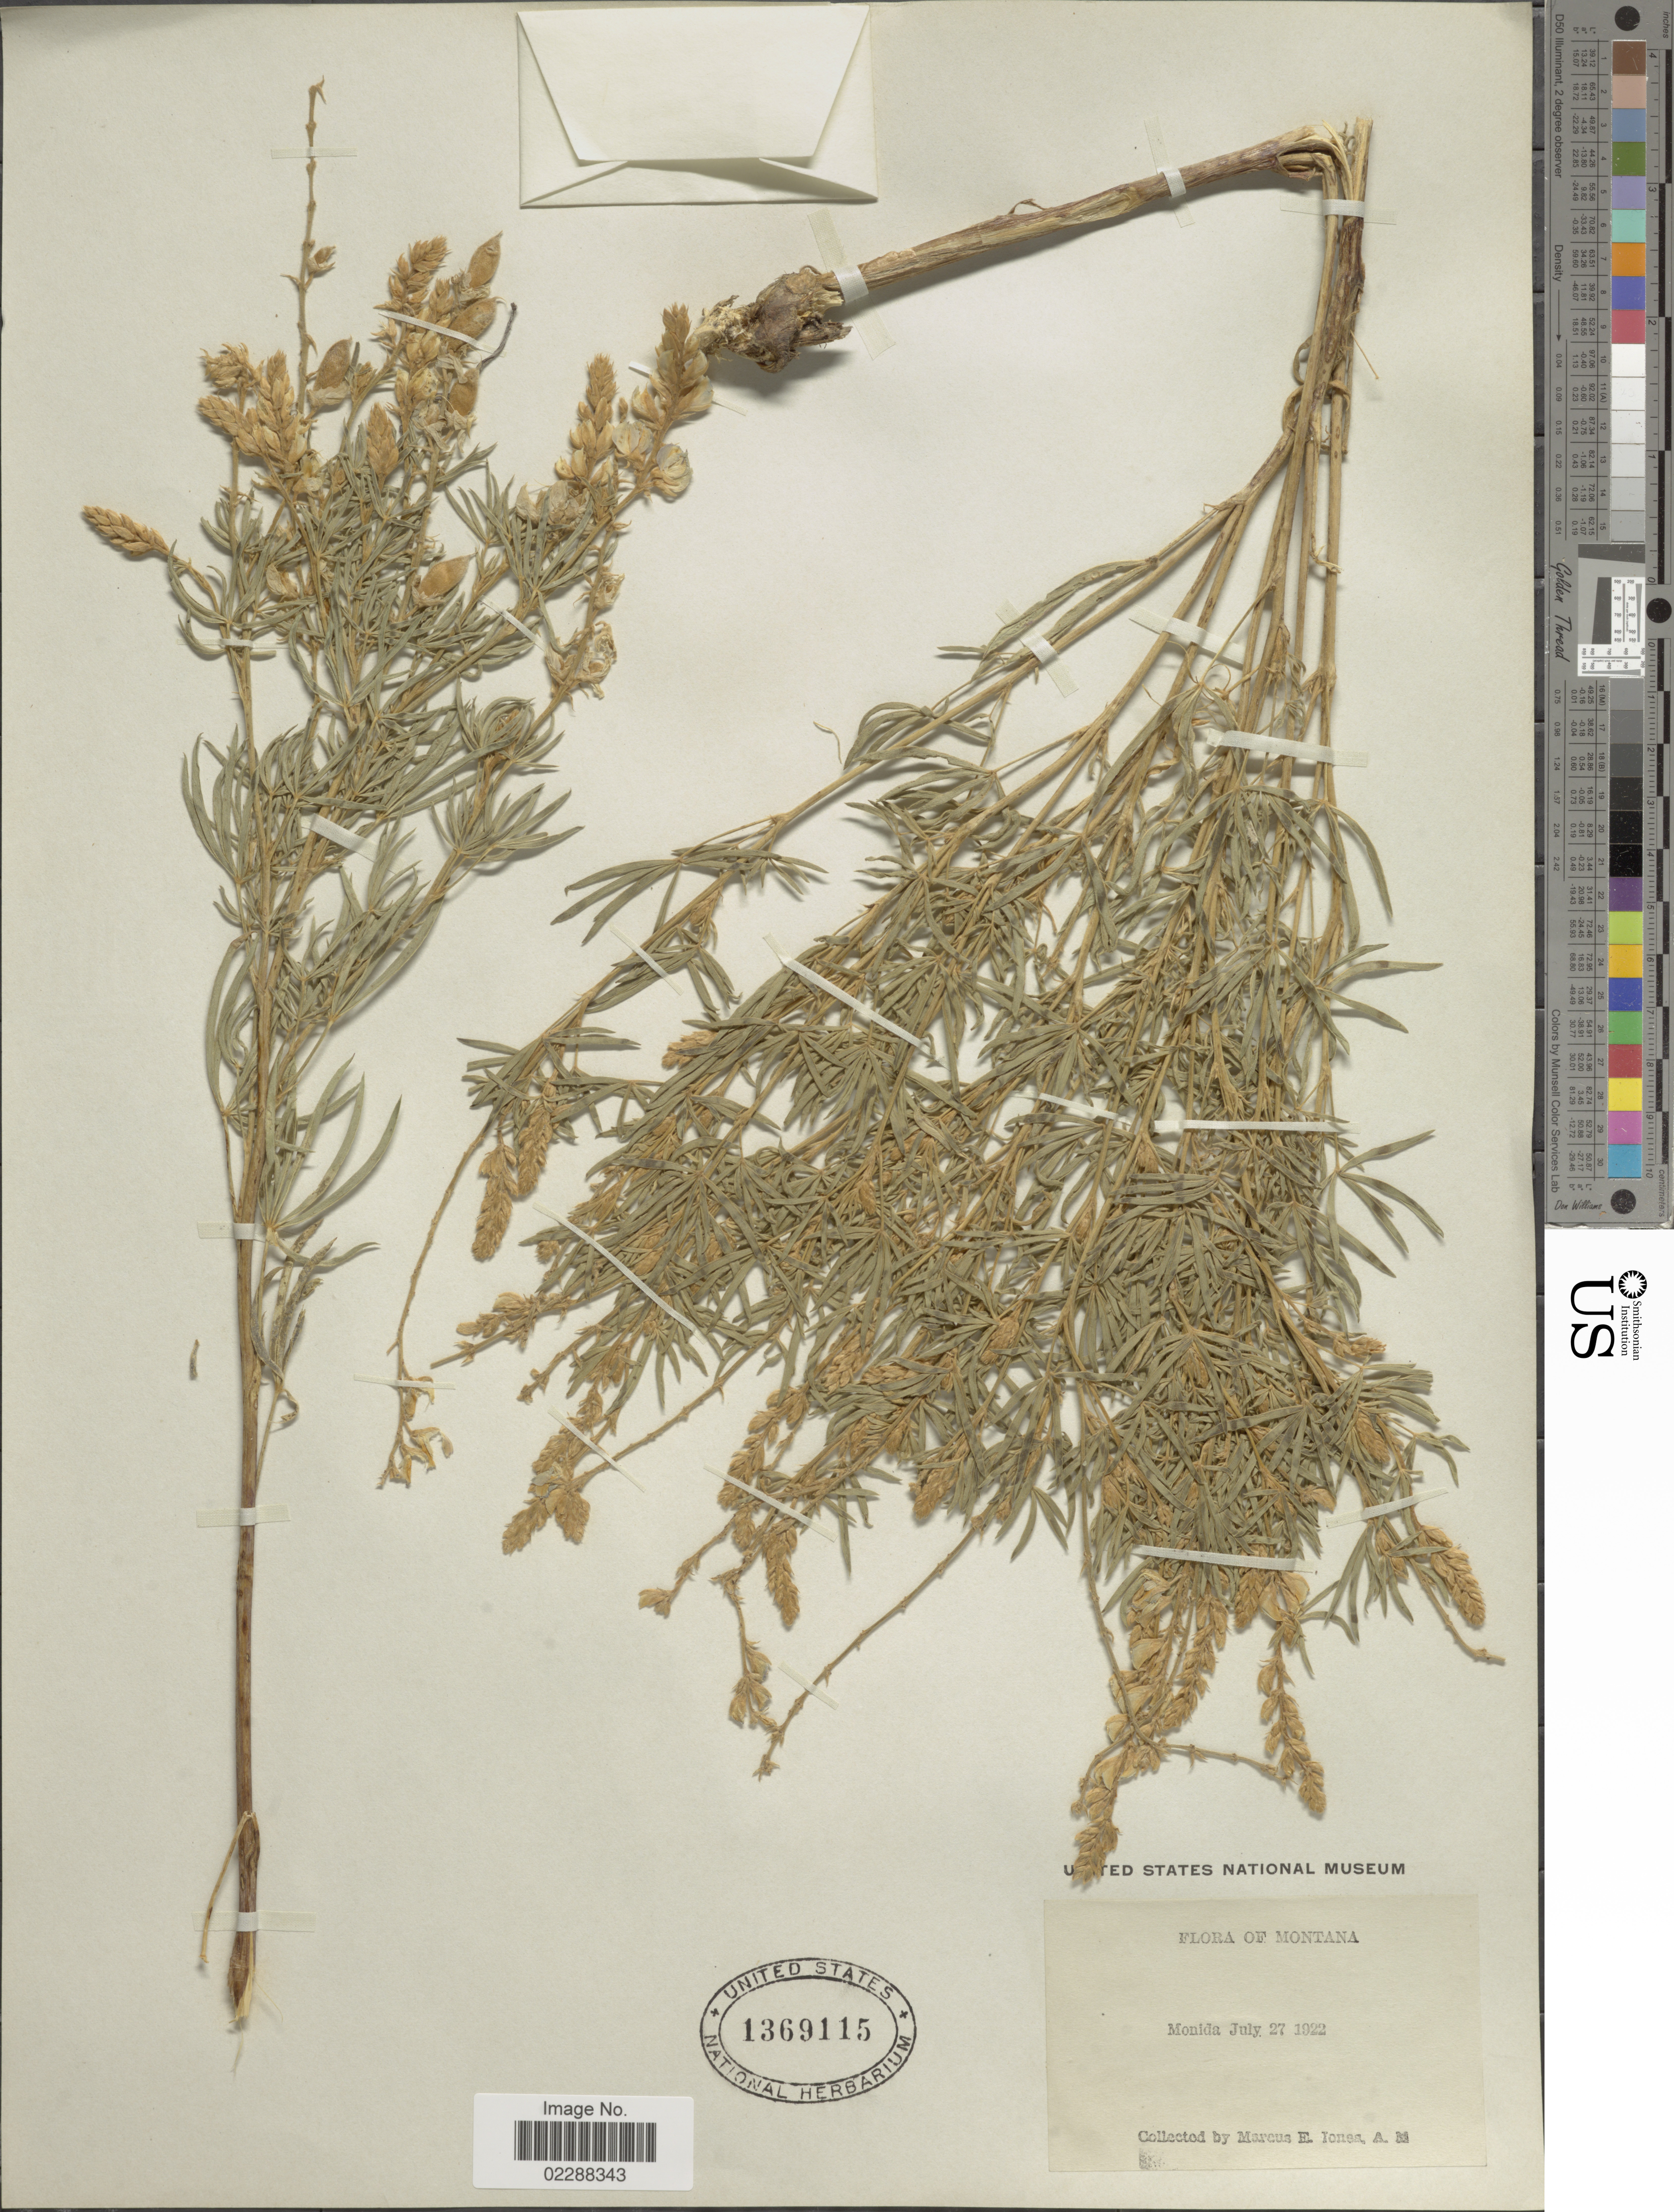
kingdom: Plantae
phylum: Tracheophyta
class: Magnoliopsida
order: Fabales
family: Fabaceae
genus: Lupinus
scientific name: Lupinus sp.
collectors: M. E. Jones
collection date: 1922-07-27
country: United States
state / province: Montana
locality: Monida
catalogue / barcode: US 1369115